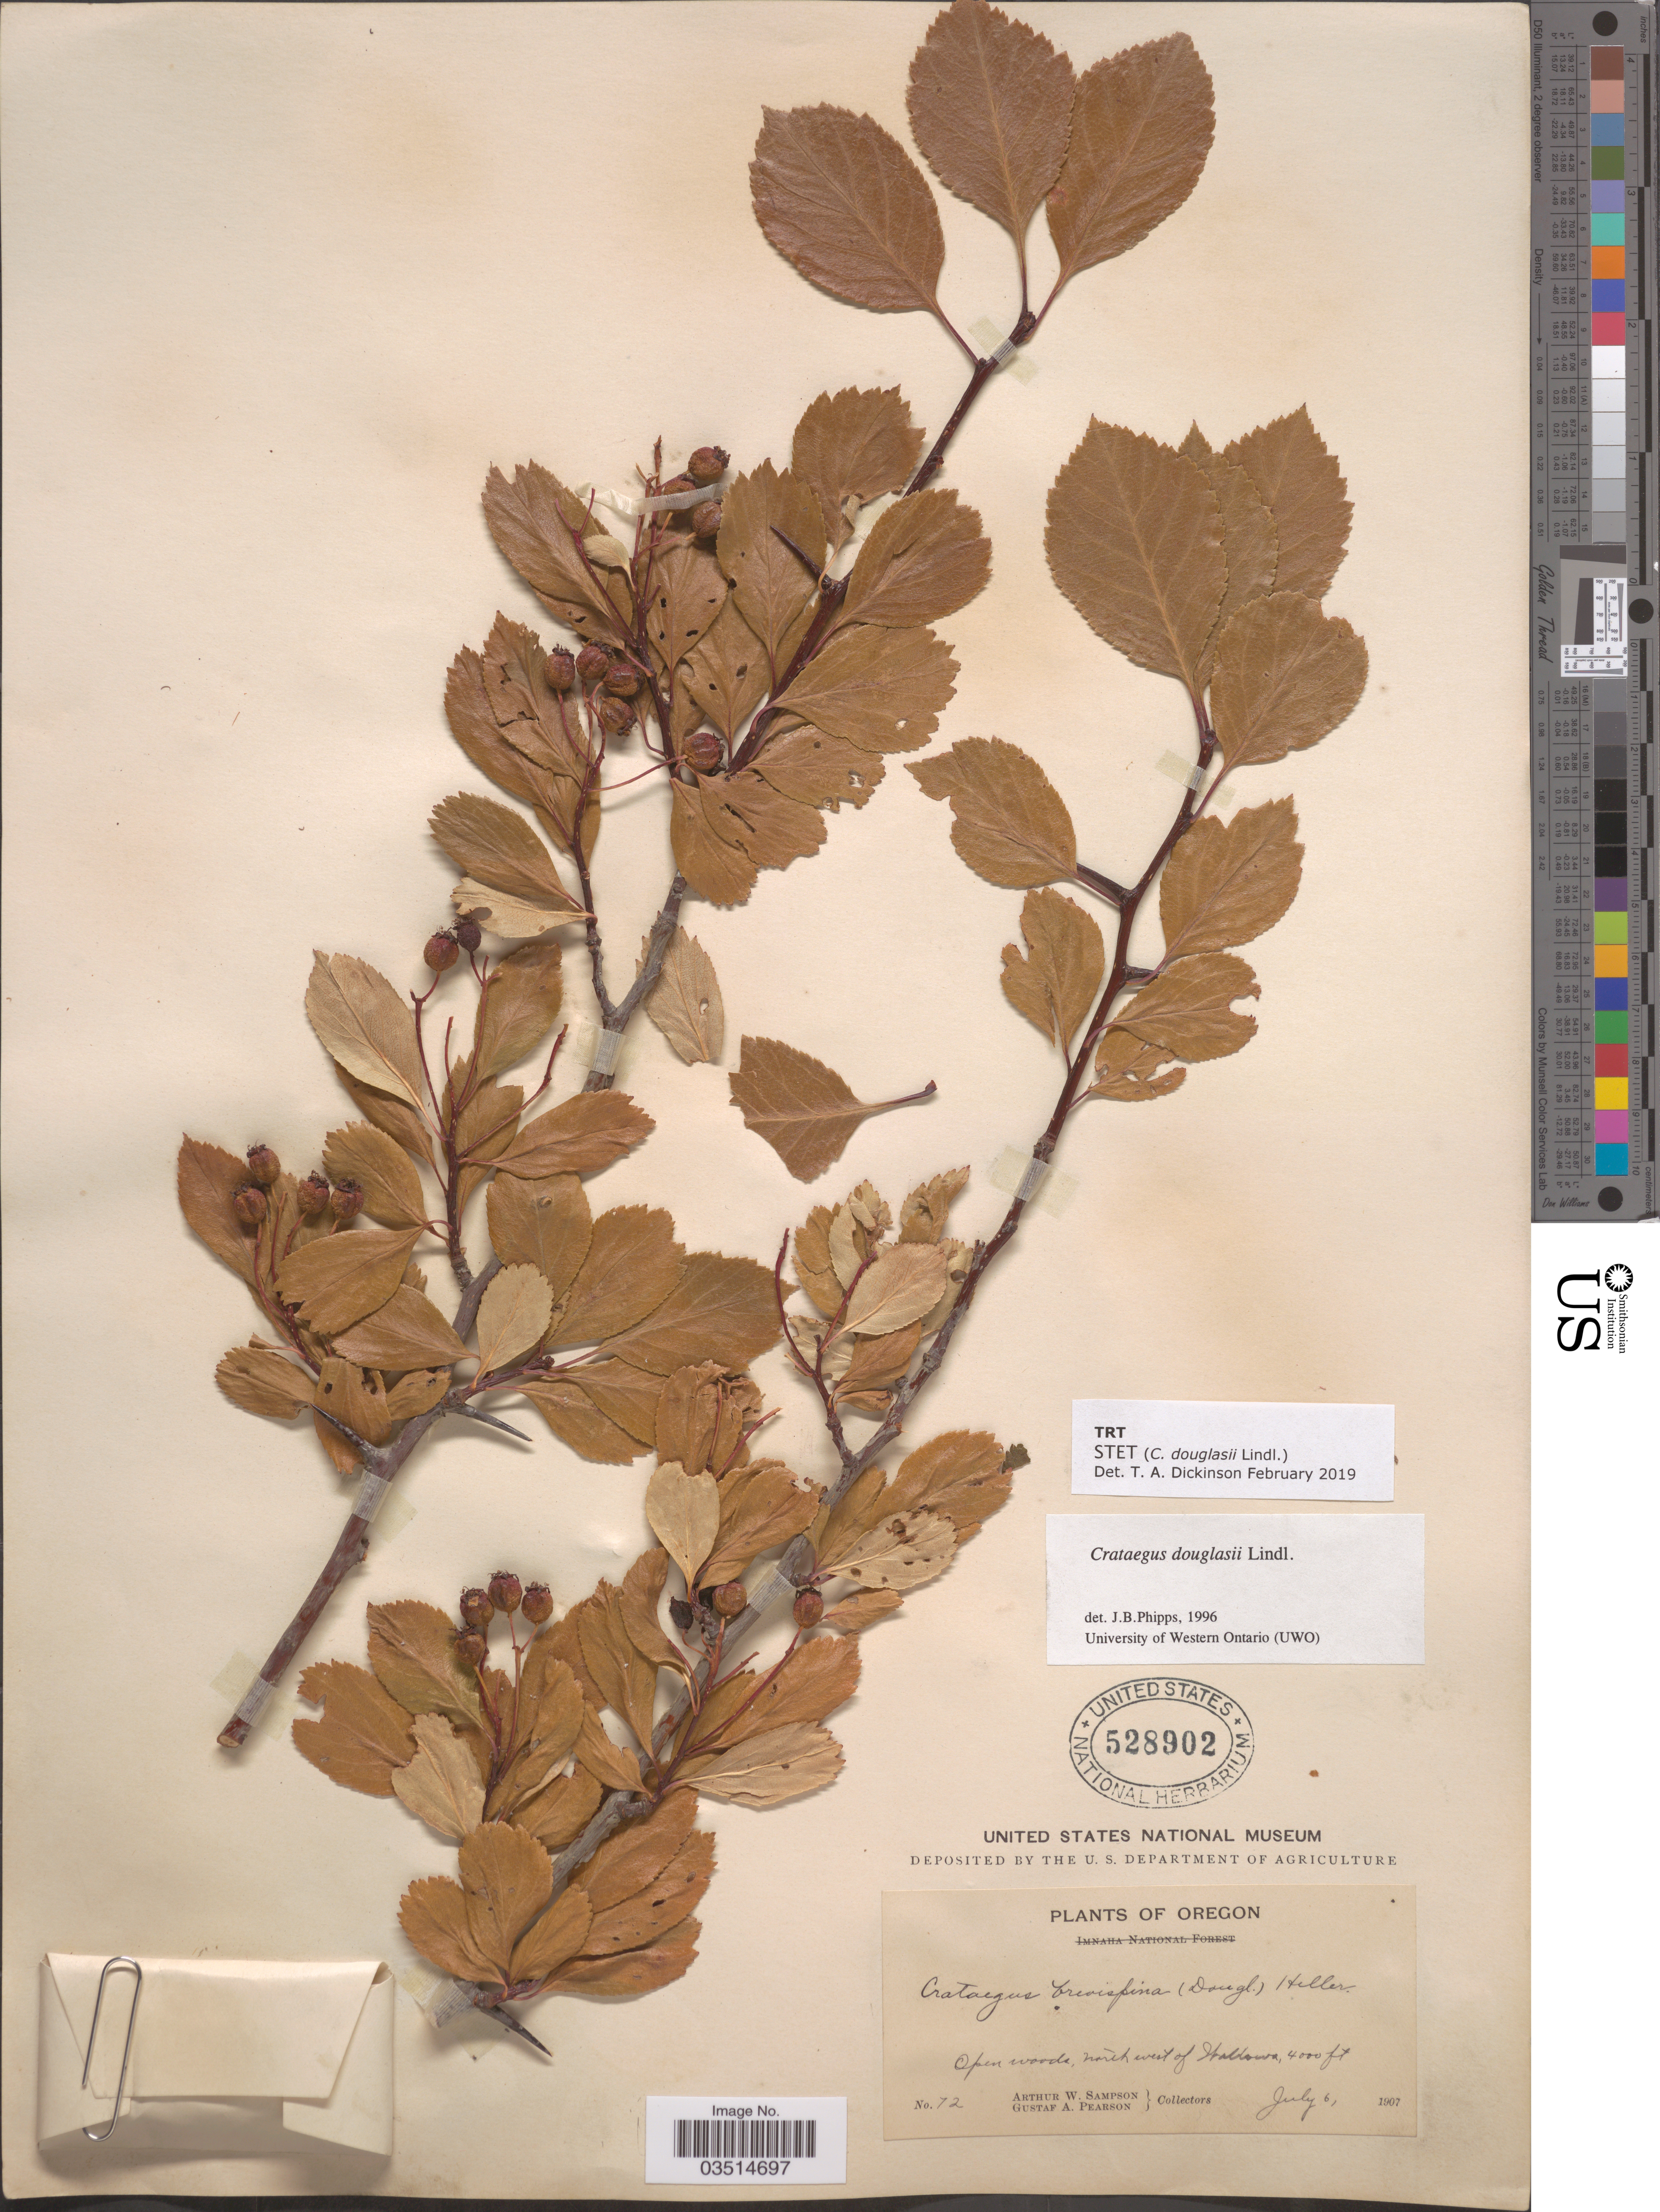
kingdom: Plantae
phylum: Tracheophyta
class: Magnoliopsida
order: Rosales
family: Rosaceae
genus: Crataegus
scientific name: Crataegus douglasii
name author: Lindl.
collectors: A. Sampson & G. Pearson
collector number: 72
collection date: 1907-07-06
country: United States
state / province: Oregon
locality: North west of Waldowa.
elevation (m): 1219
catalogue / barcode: US 528902